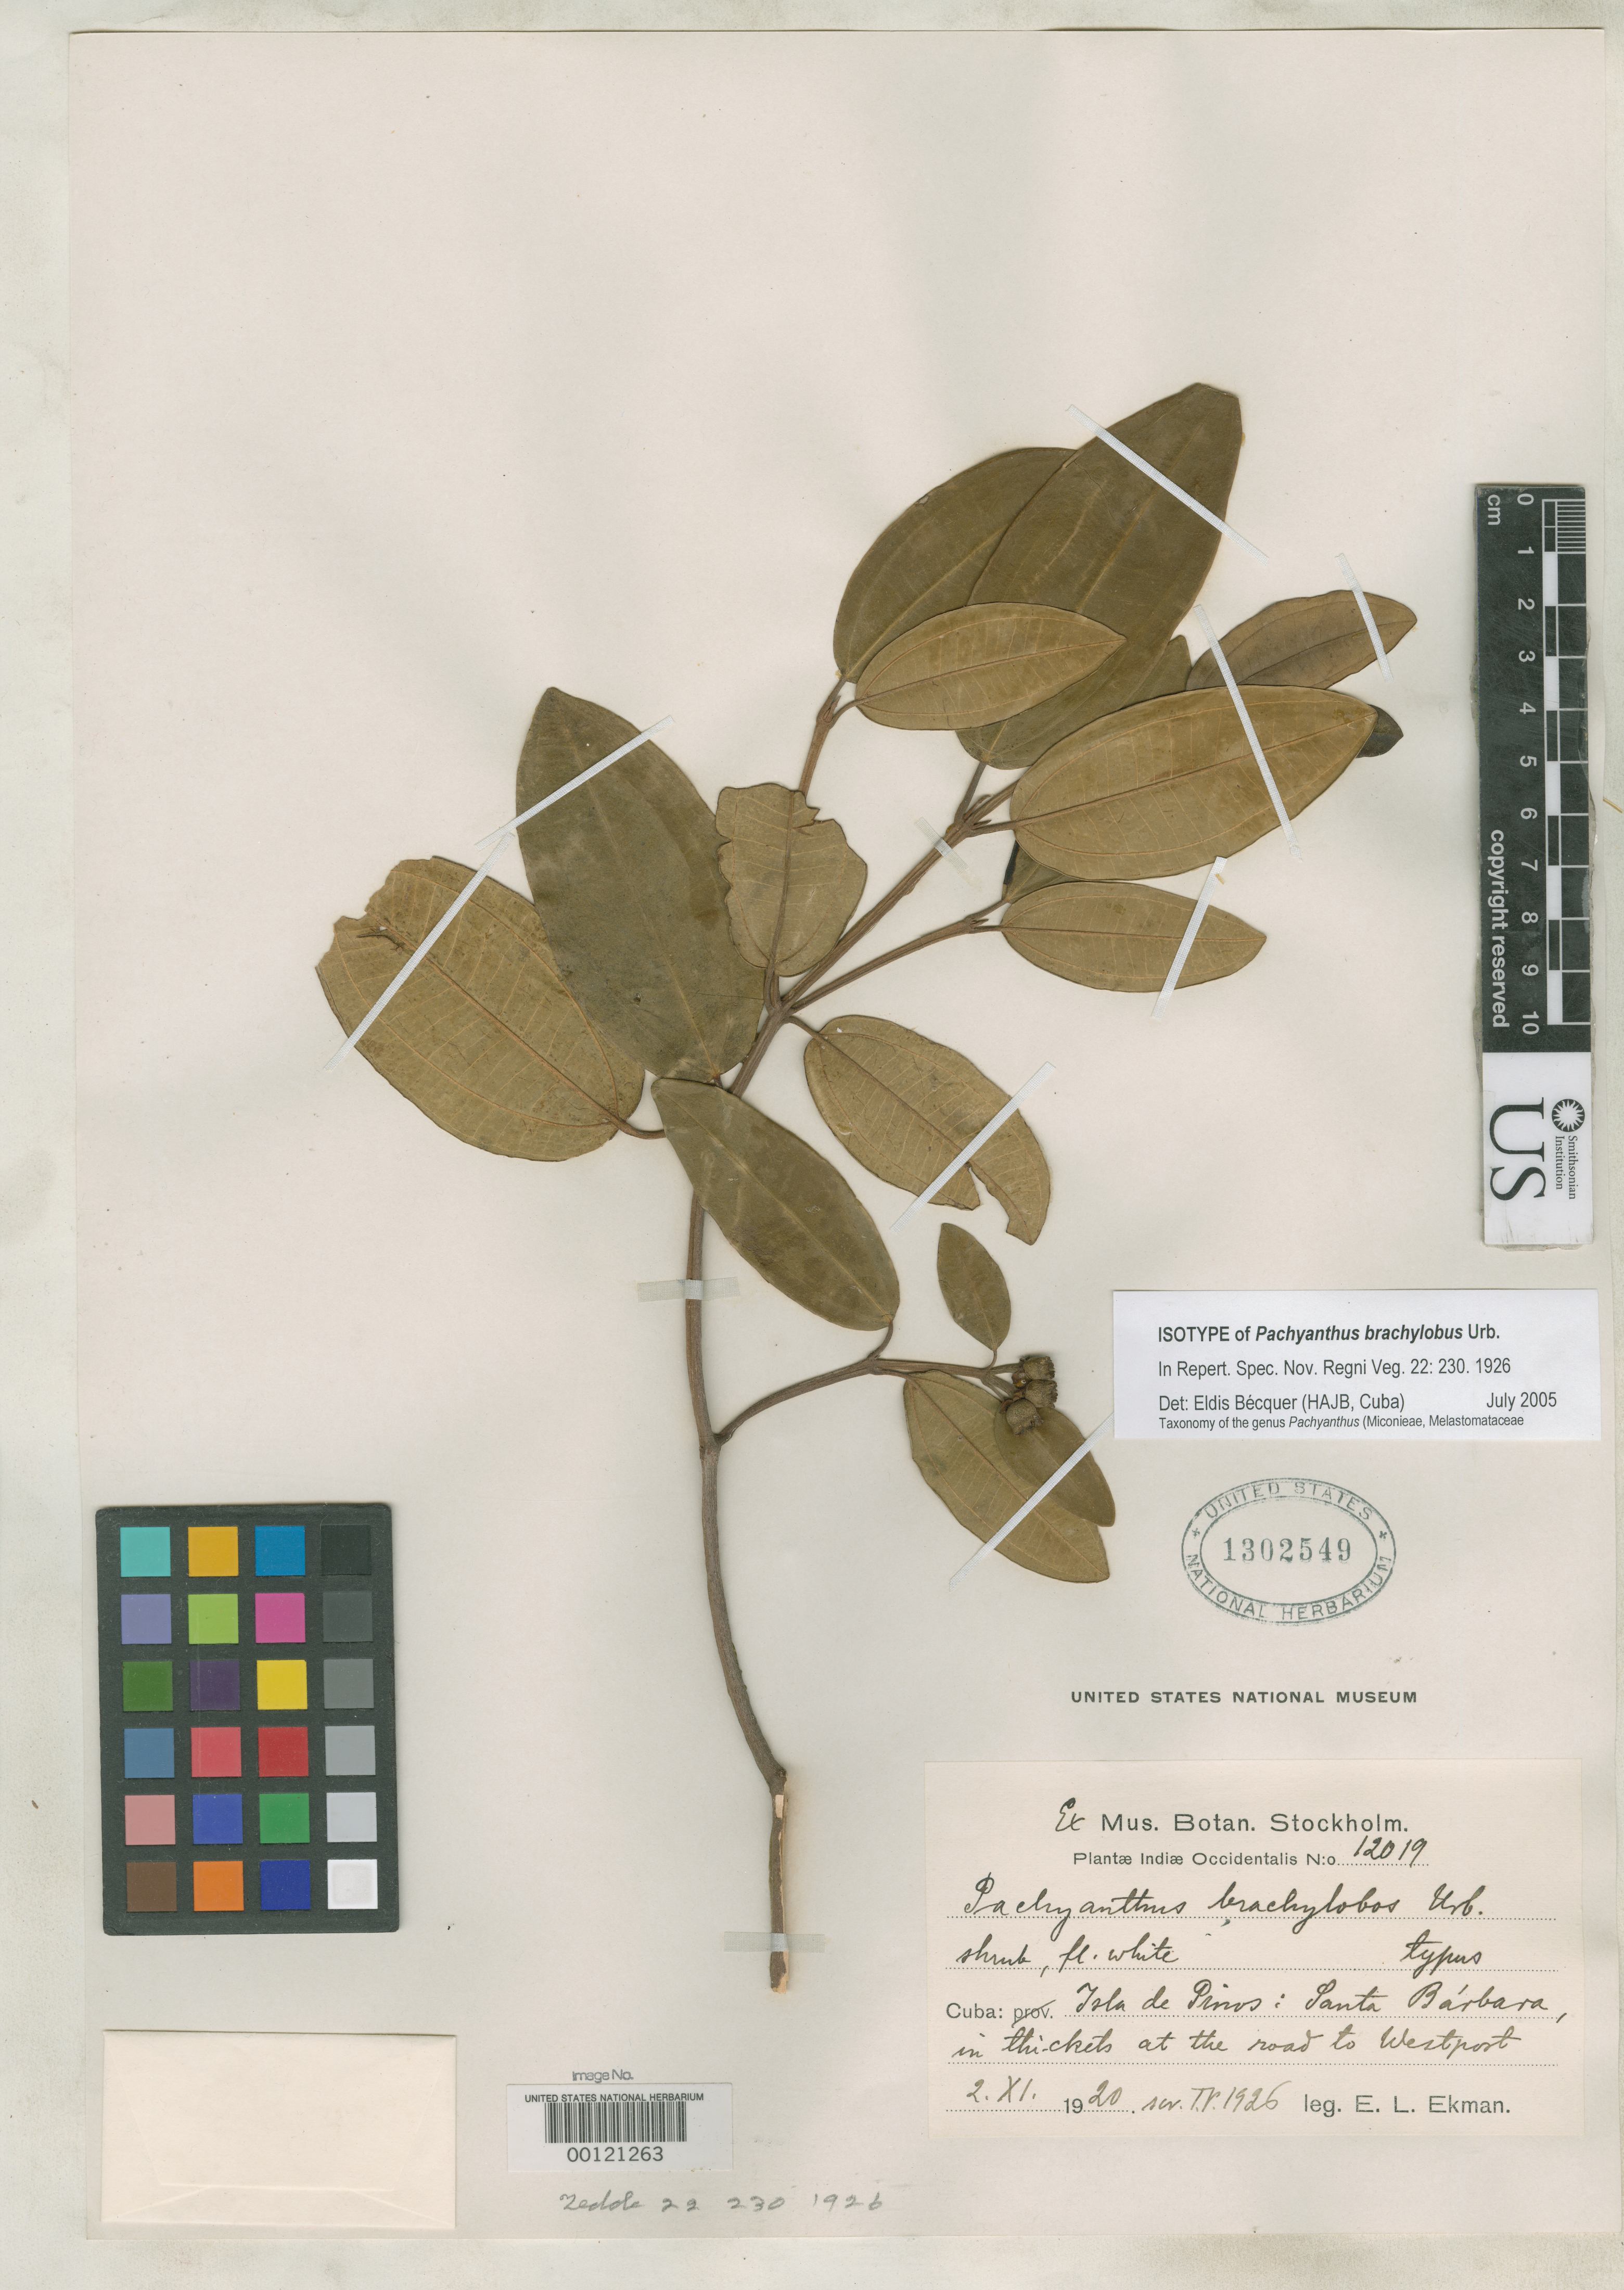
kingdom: Plantae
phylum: Tracheophyta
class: Magnoliopsida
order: Myrtales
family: Melastomataceae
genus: Pachyanthus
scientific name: Pachyanthus brachylobus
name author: Urb.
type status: Isotype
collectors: E. L. Ekman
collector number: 12019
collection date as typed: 02 Nov 1920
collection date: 1920-11-02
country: Cuba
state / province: Isla de La Juventud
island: Isla de La Juventud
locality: Santa Barbara.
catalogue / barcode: US 1302549